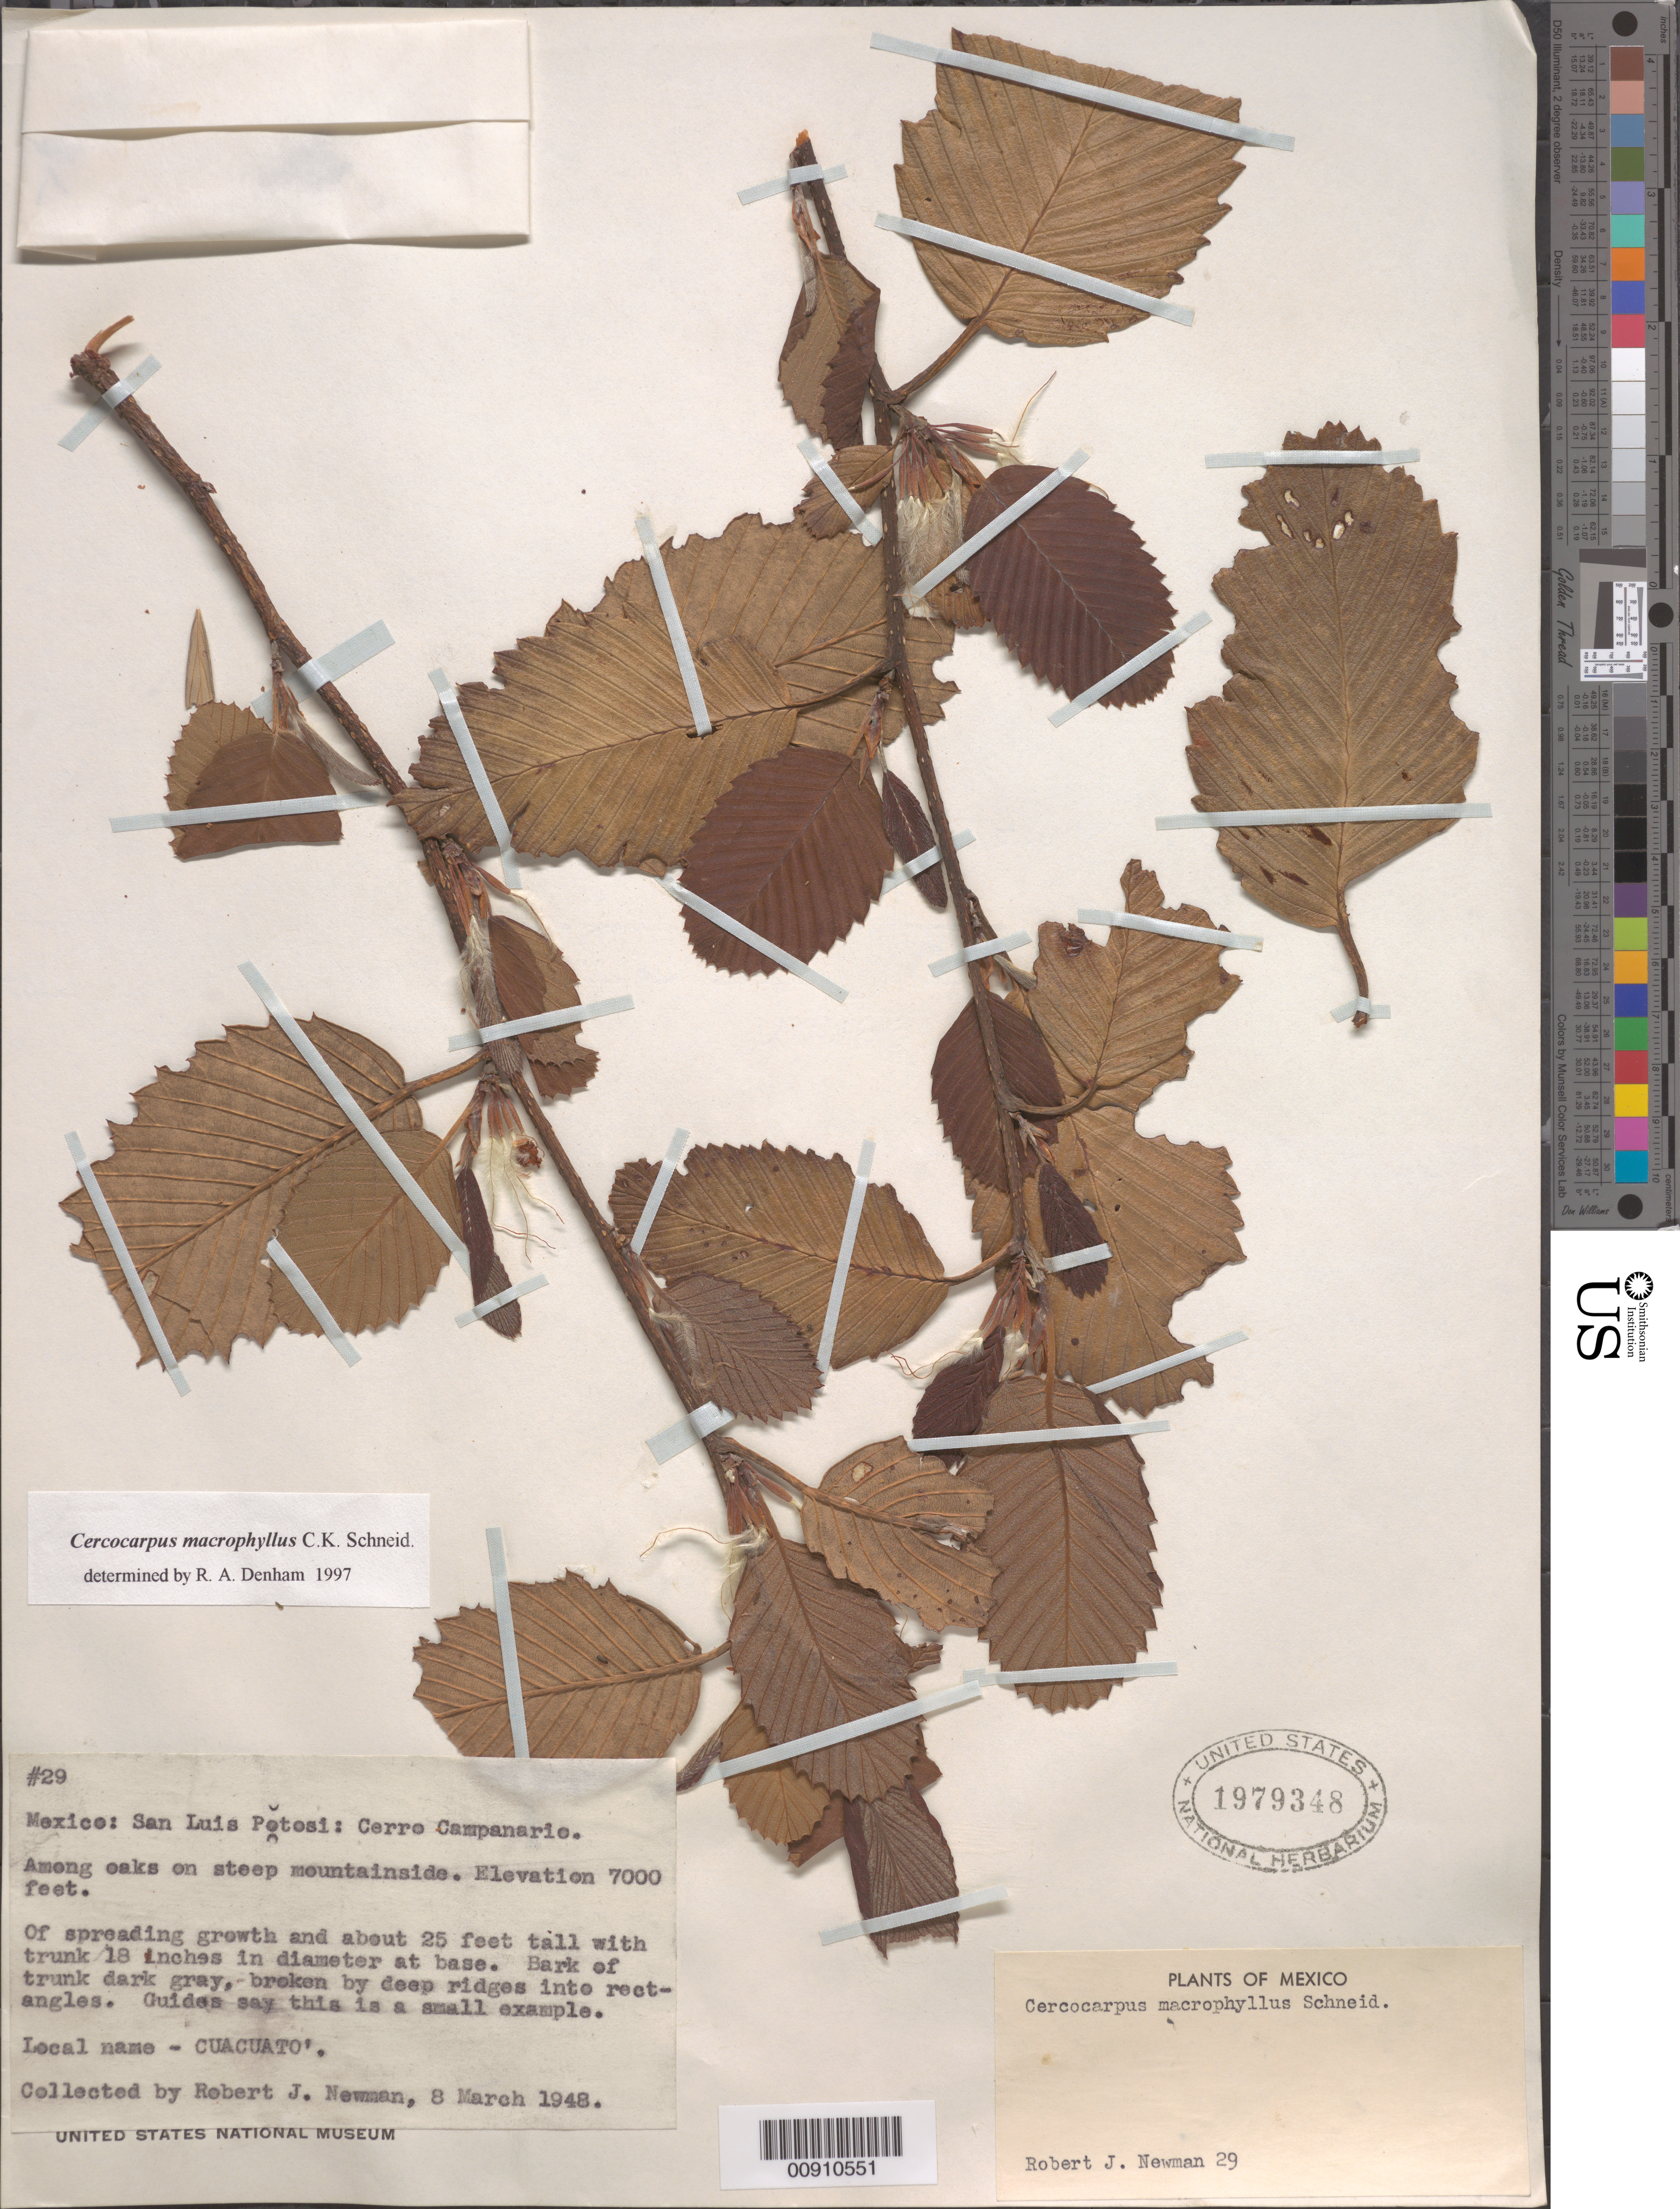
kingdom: Plantae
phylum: Tracheophyta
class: Magnoliopsida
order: Rosales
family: Rosaceae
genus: Cercocarpus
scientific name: Cercocarpus macrophyllus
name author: C.K. Schneid.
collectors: R. J. Newman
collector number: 29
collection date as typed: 08 Mar 1948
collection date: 1948-03-08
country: Mexico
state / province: San Luis Potosí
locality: San Luis Potosí: Cerro Campanario.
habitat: Among oaks on steep mountainside.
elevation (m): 2134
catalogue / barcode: US 1979348